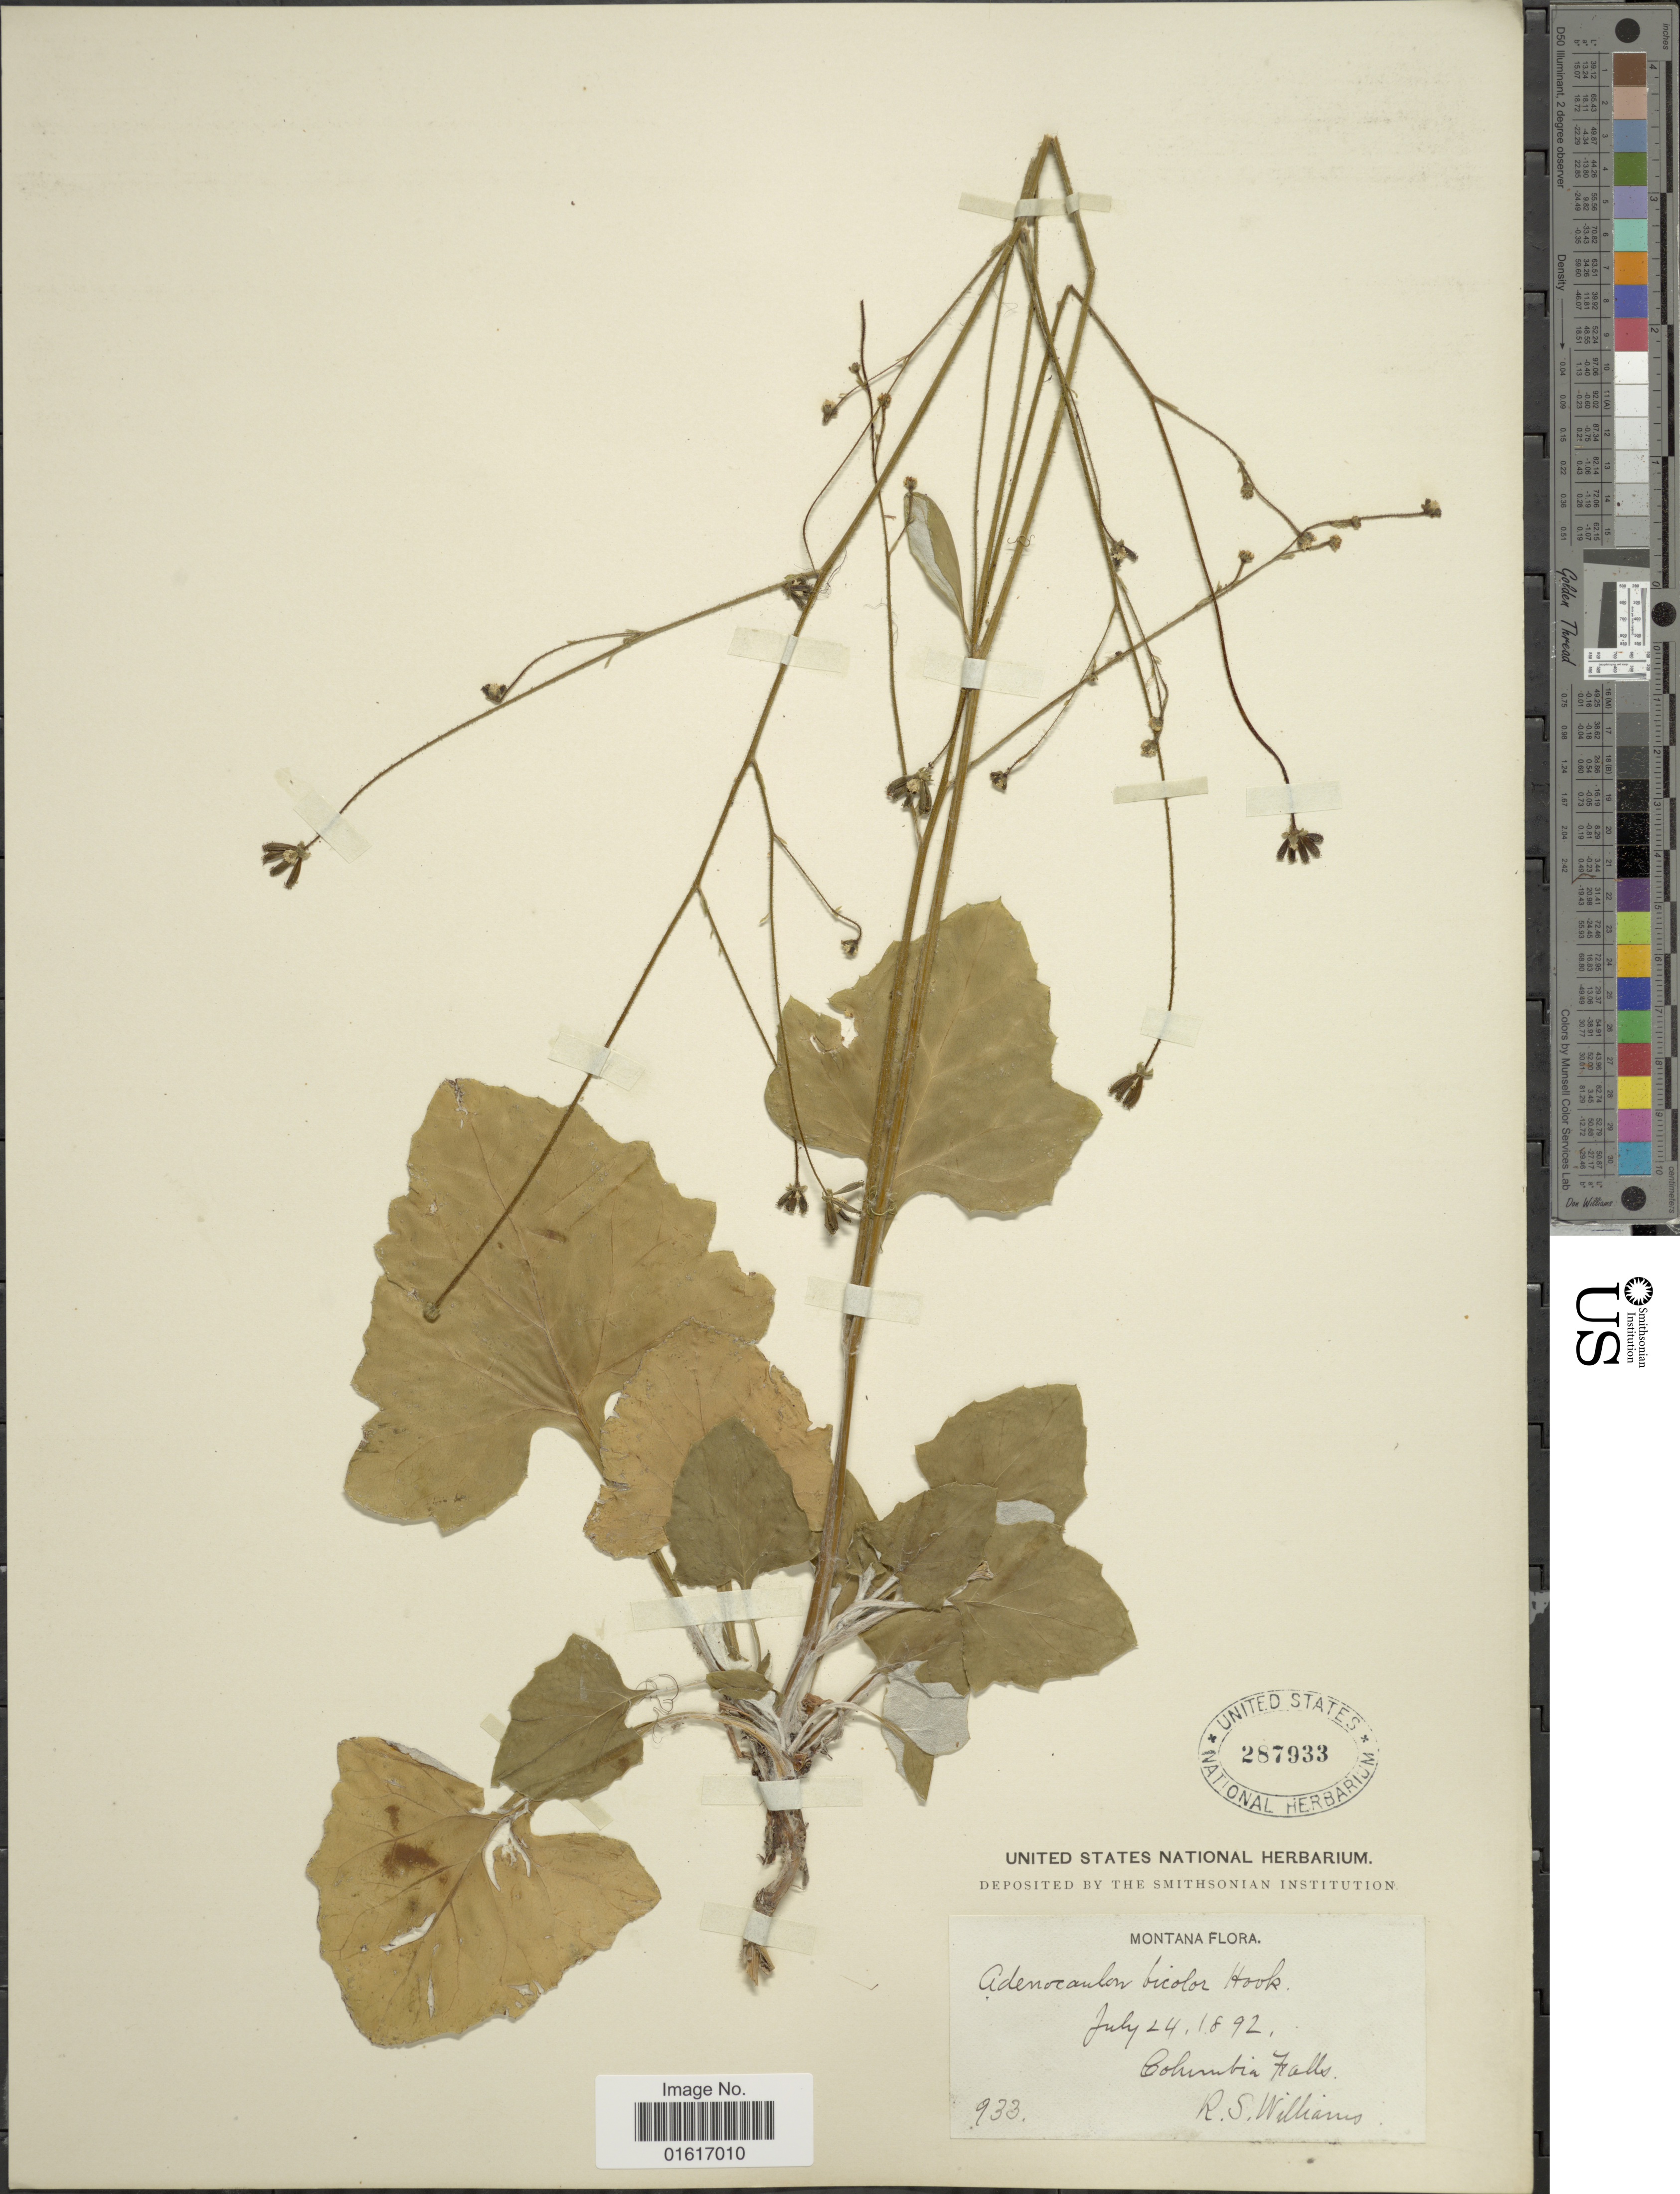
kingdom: Plantae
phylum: Tracheophyta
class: Magnoliopsida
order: Asterales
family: Asteraceae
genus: Adenocaulon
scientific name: Adenocaulon bicolor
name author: Hook.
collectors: R. S. Williams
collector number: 933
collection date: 1892-07-24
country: United States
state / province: Montana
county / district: Flathead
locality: Columbia Falls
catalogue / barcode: US 287933